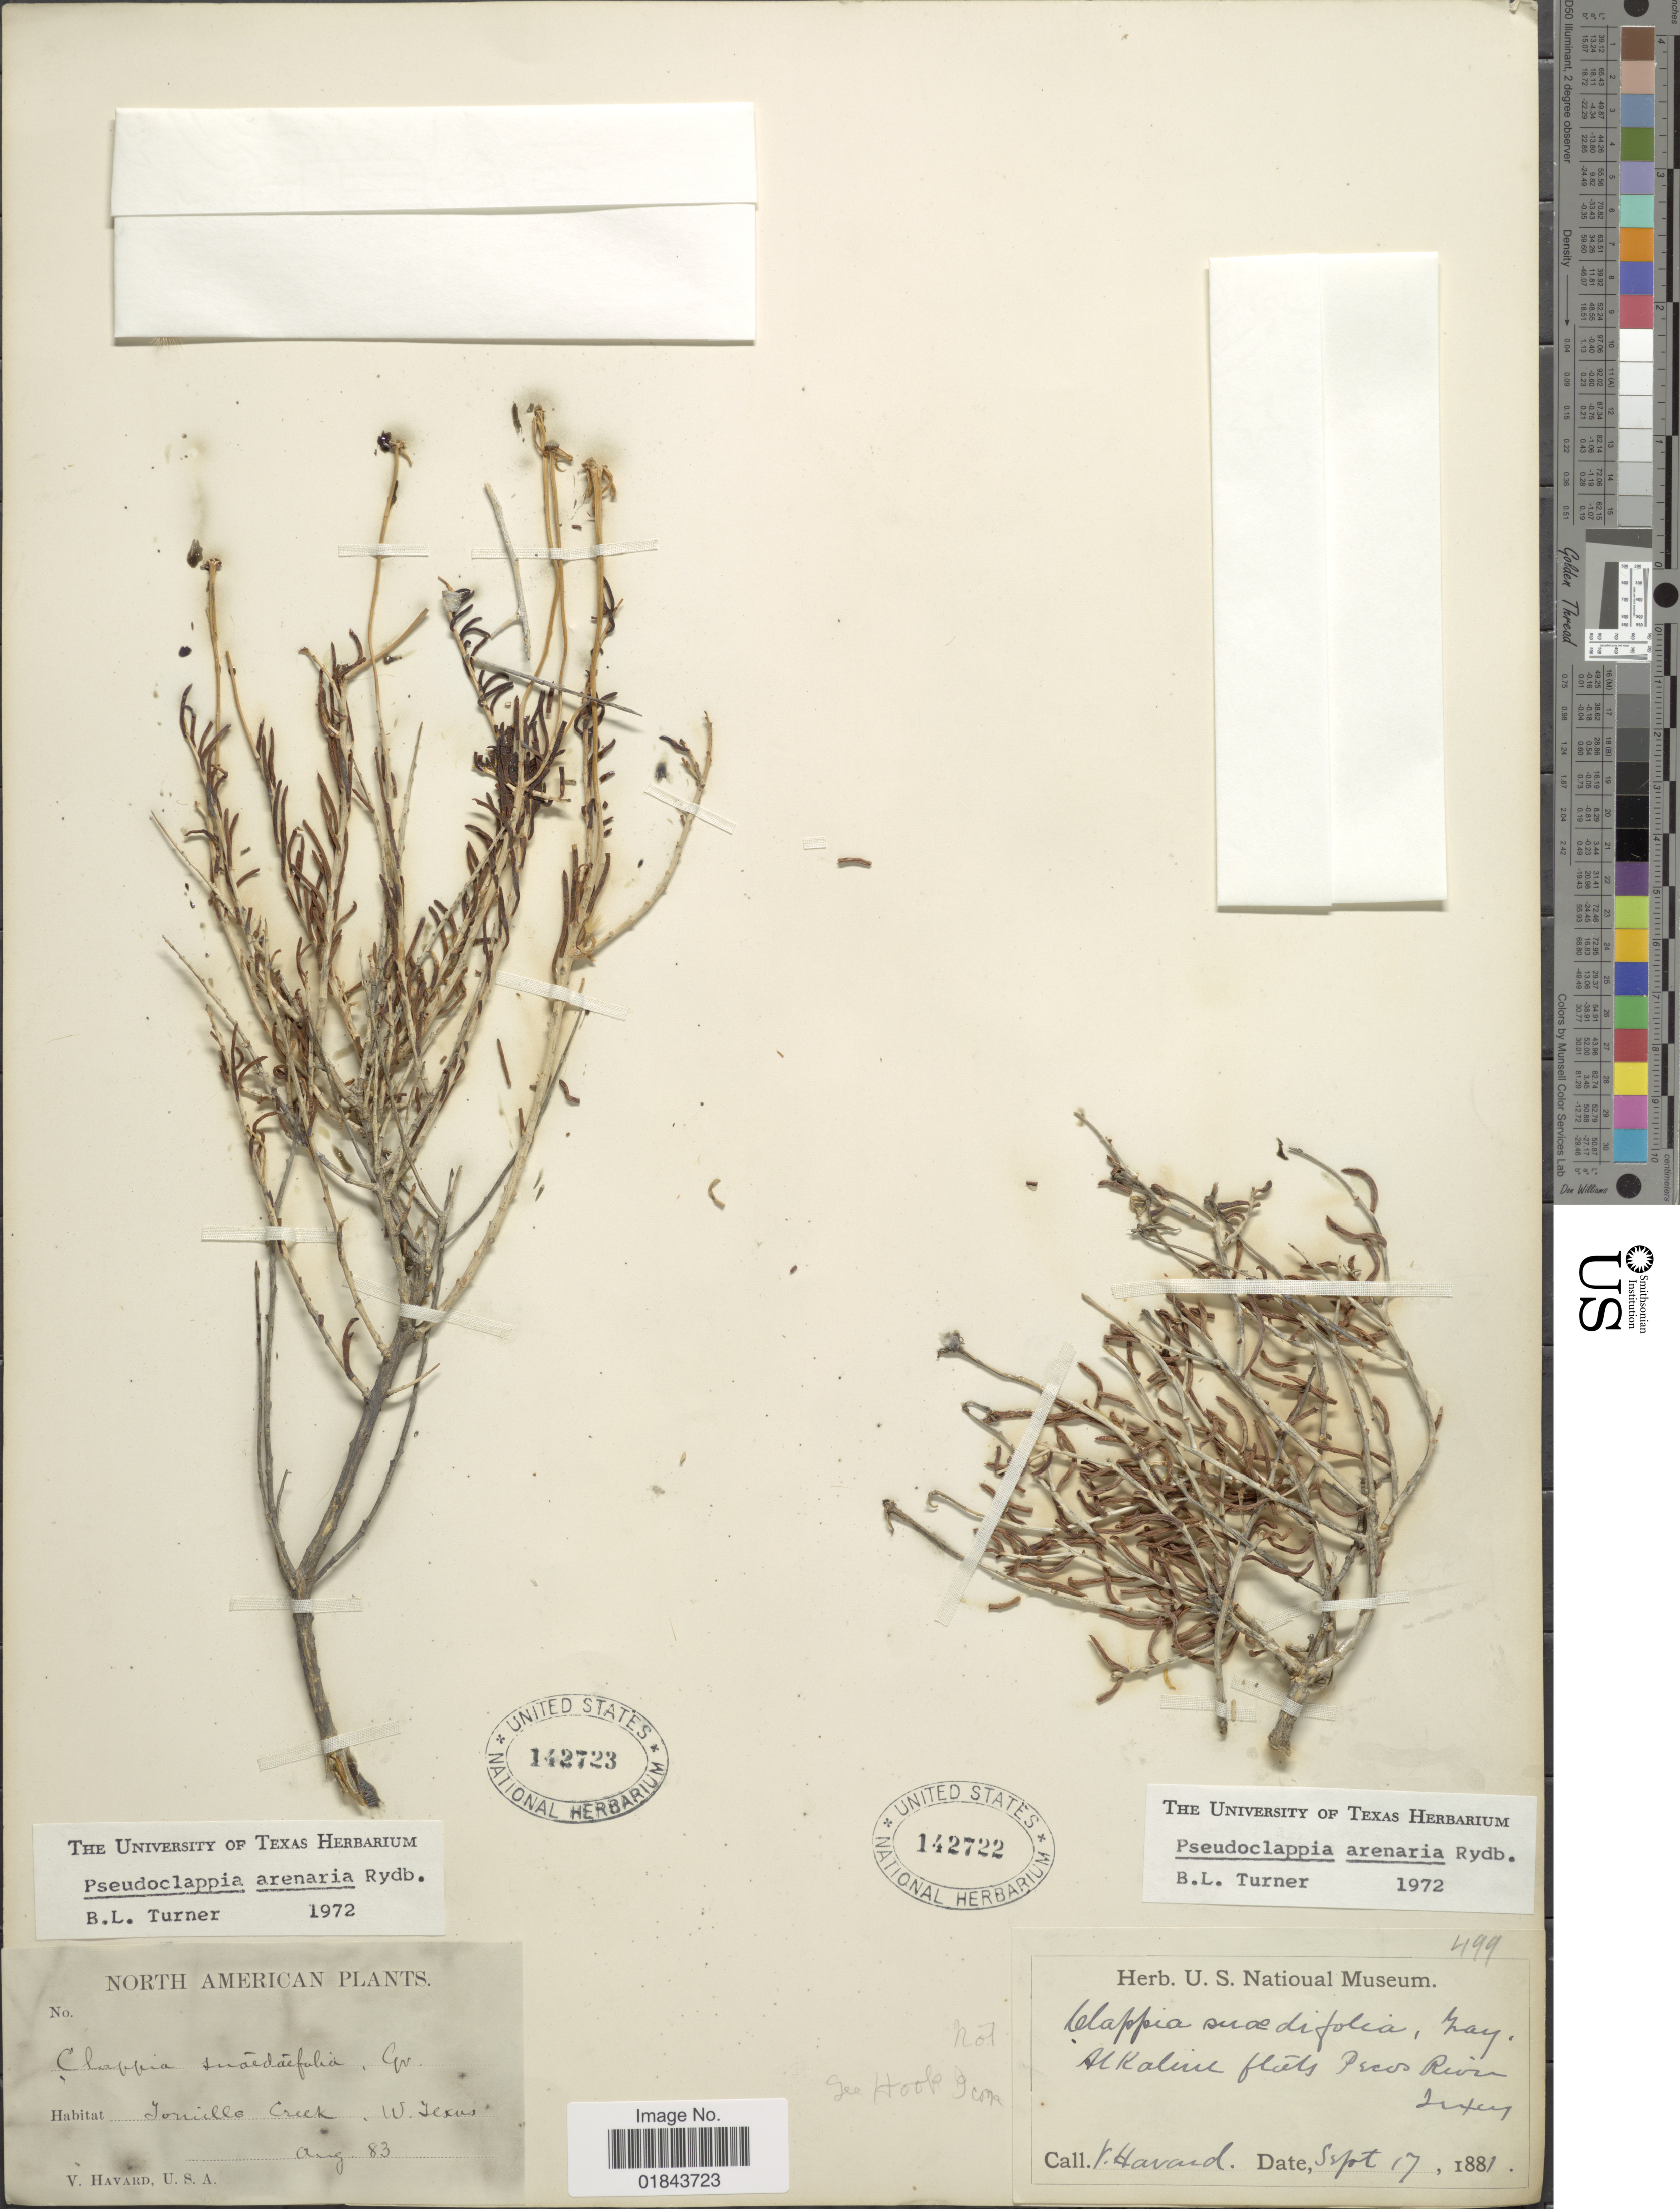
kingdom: Plantae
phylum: Tracheophyta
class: Magnoliopsida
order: Asterales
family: Asteraceae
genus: Pseudoclappia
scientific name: Pseudoclappia arenaria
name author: Rydb.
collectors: V. Havard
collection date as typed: Transcribed d/m/y: /8/83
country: United States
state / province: Texas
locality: Tornillo Creek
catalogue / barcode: US 142723-2